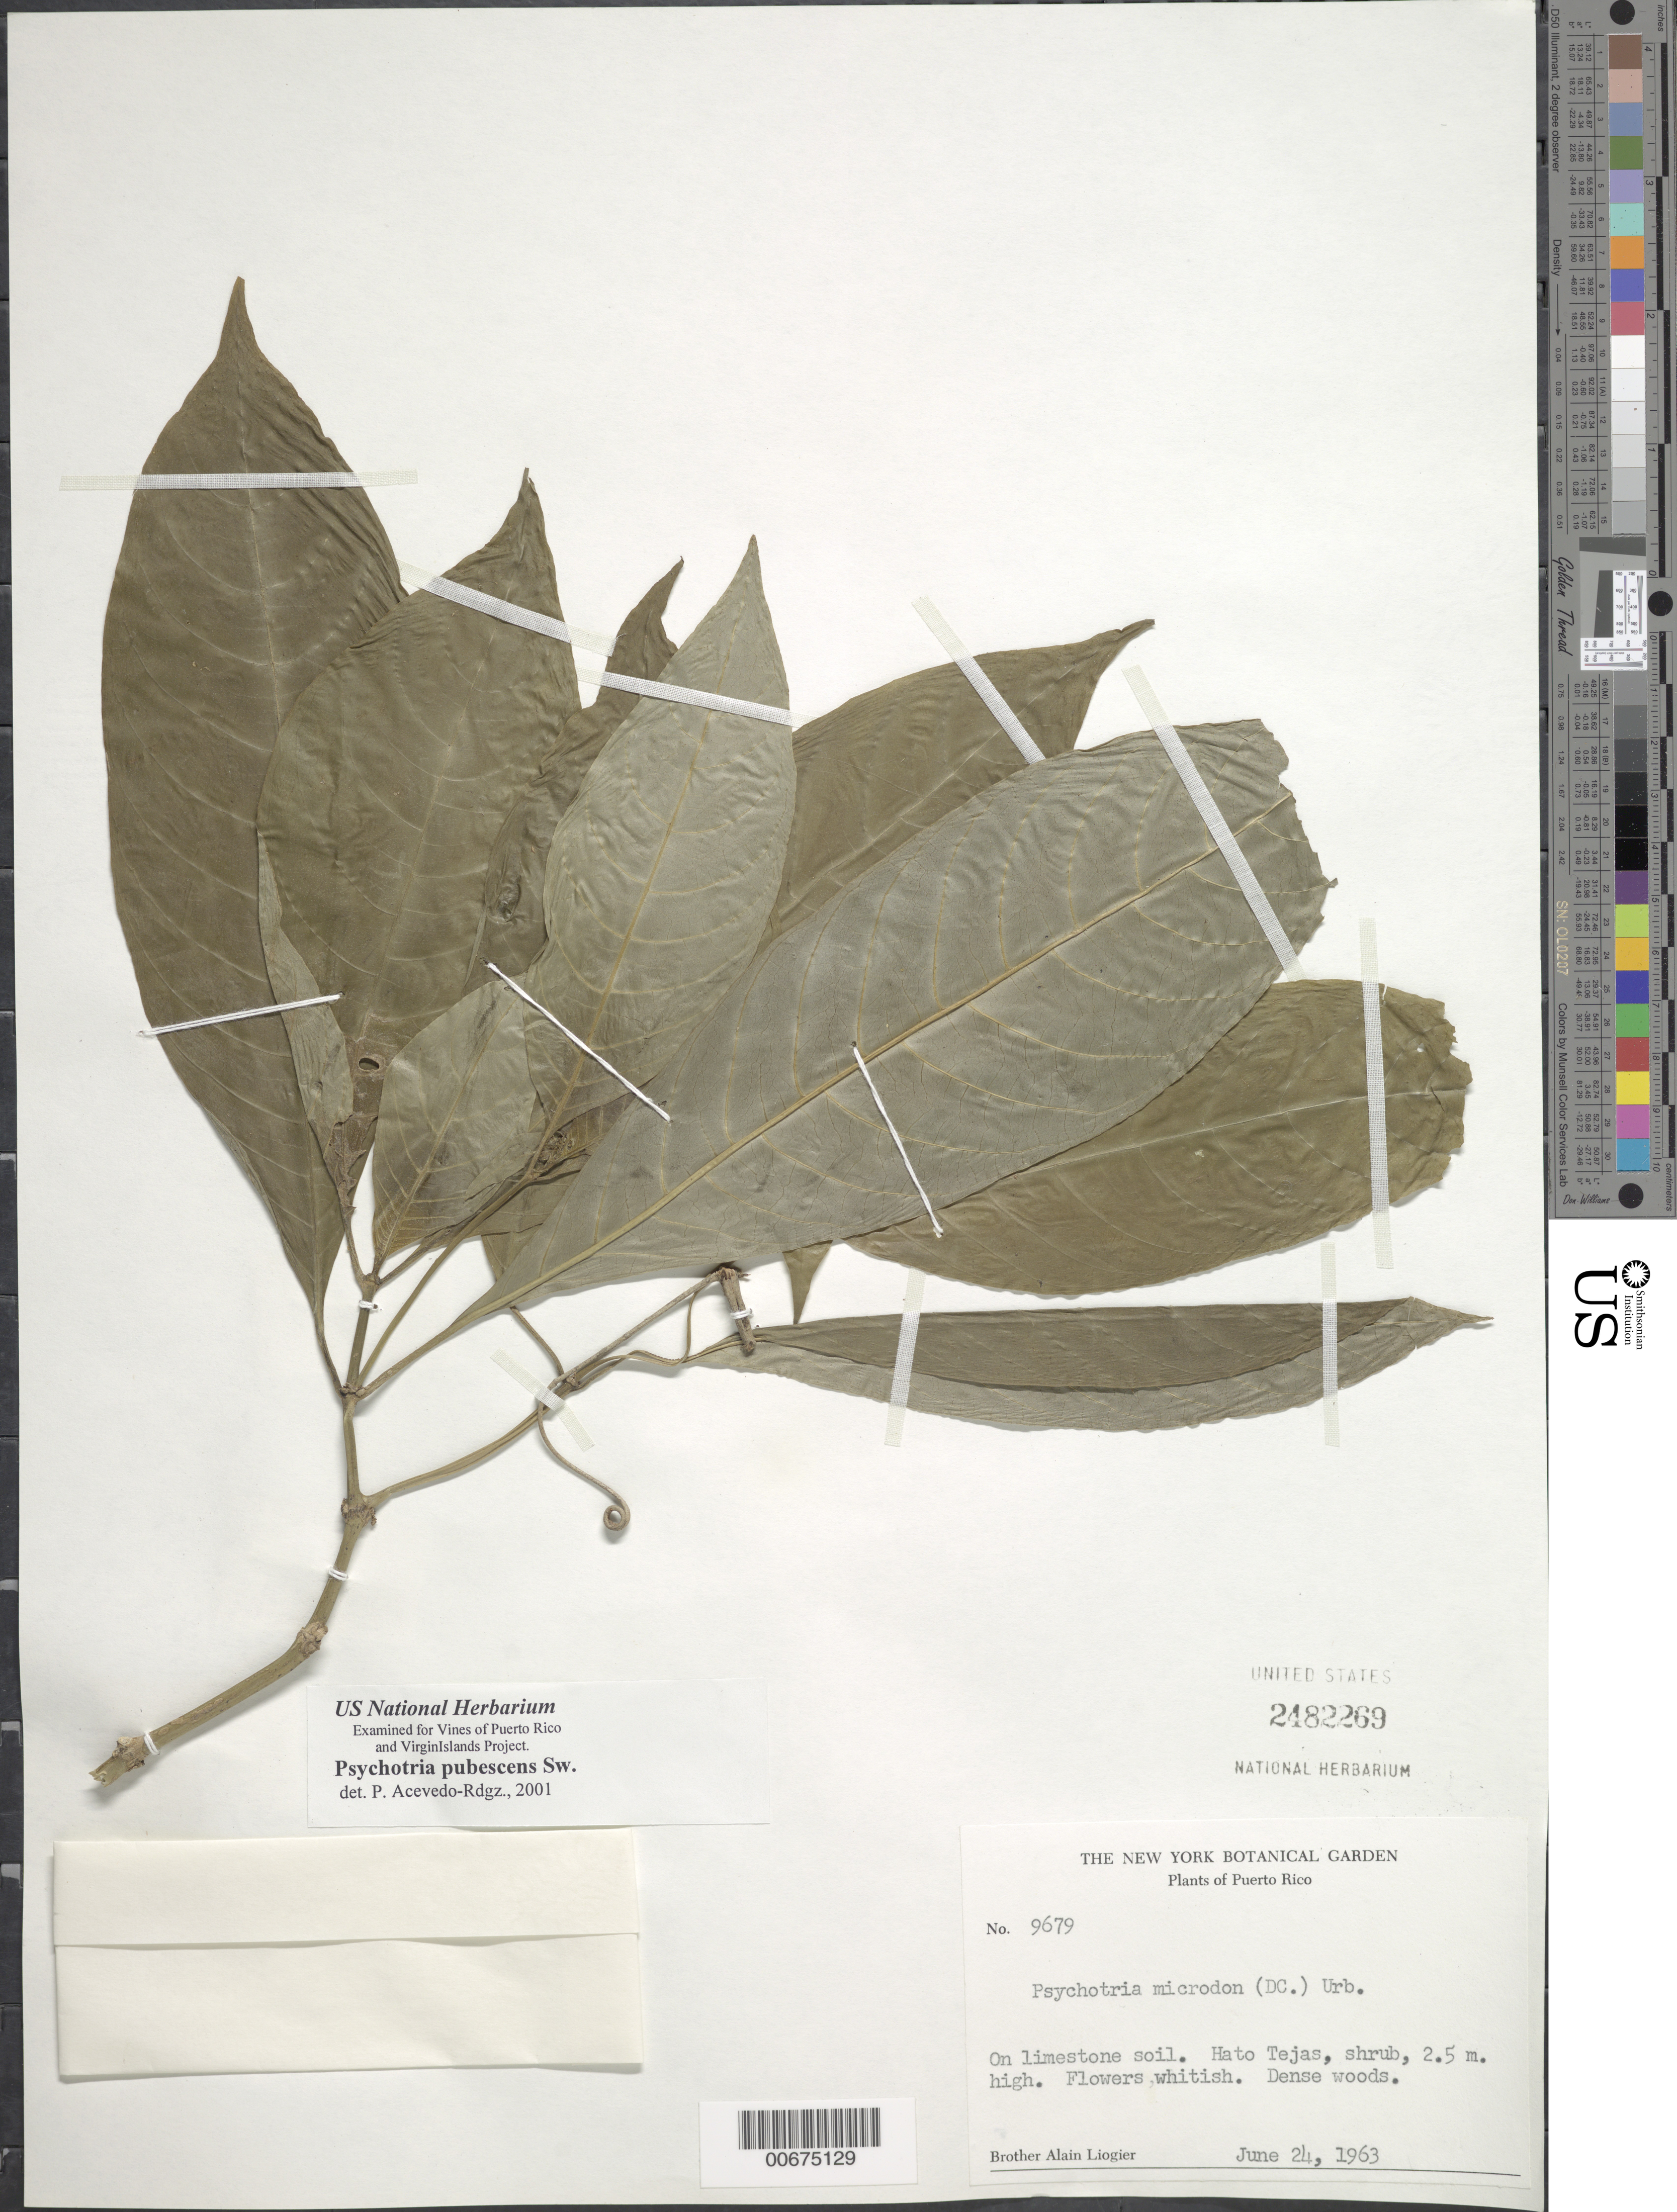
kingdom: Plantae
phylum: Tracheophyta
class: Magnoliopsida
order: Gentianales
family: Rubiaceae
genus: Psychotria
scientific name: Psychotria pubescens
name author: Sw.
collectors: A. H. Liogier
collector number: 9679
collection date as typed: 24 Jun 1963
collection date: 1963-06-24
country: Puerto Rico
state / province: Bayamón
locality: Hato Tejas. On limestone soil.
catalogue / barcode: US 2482269